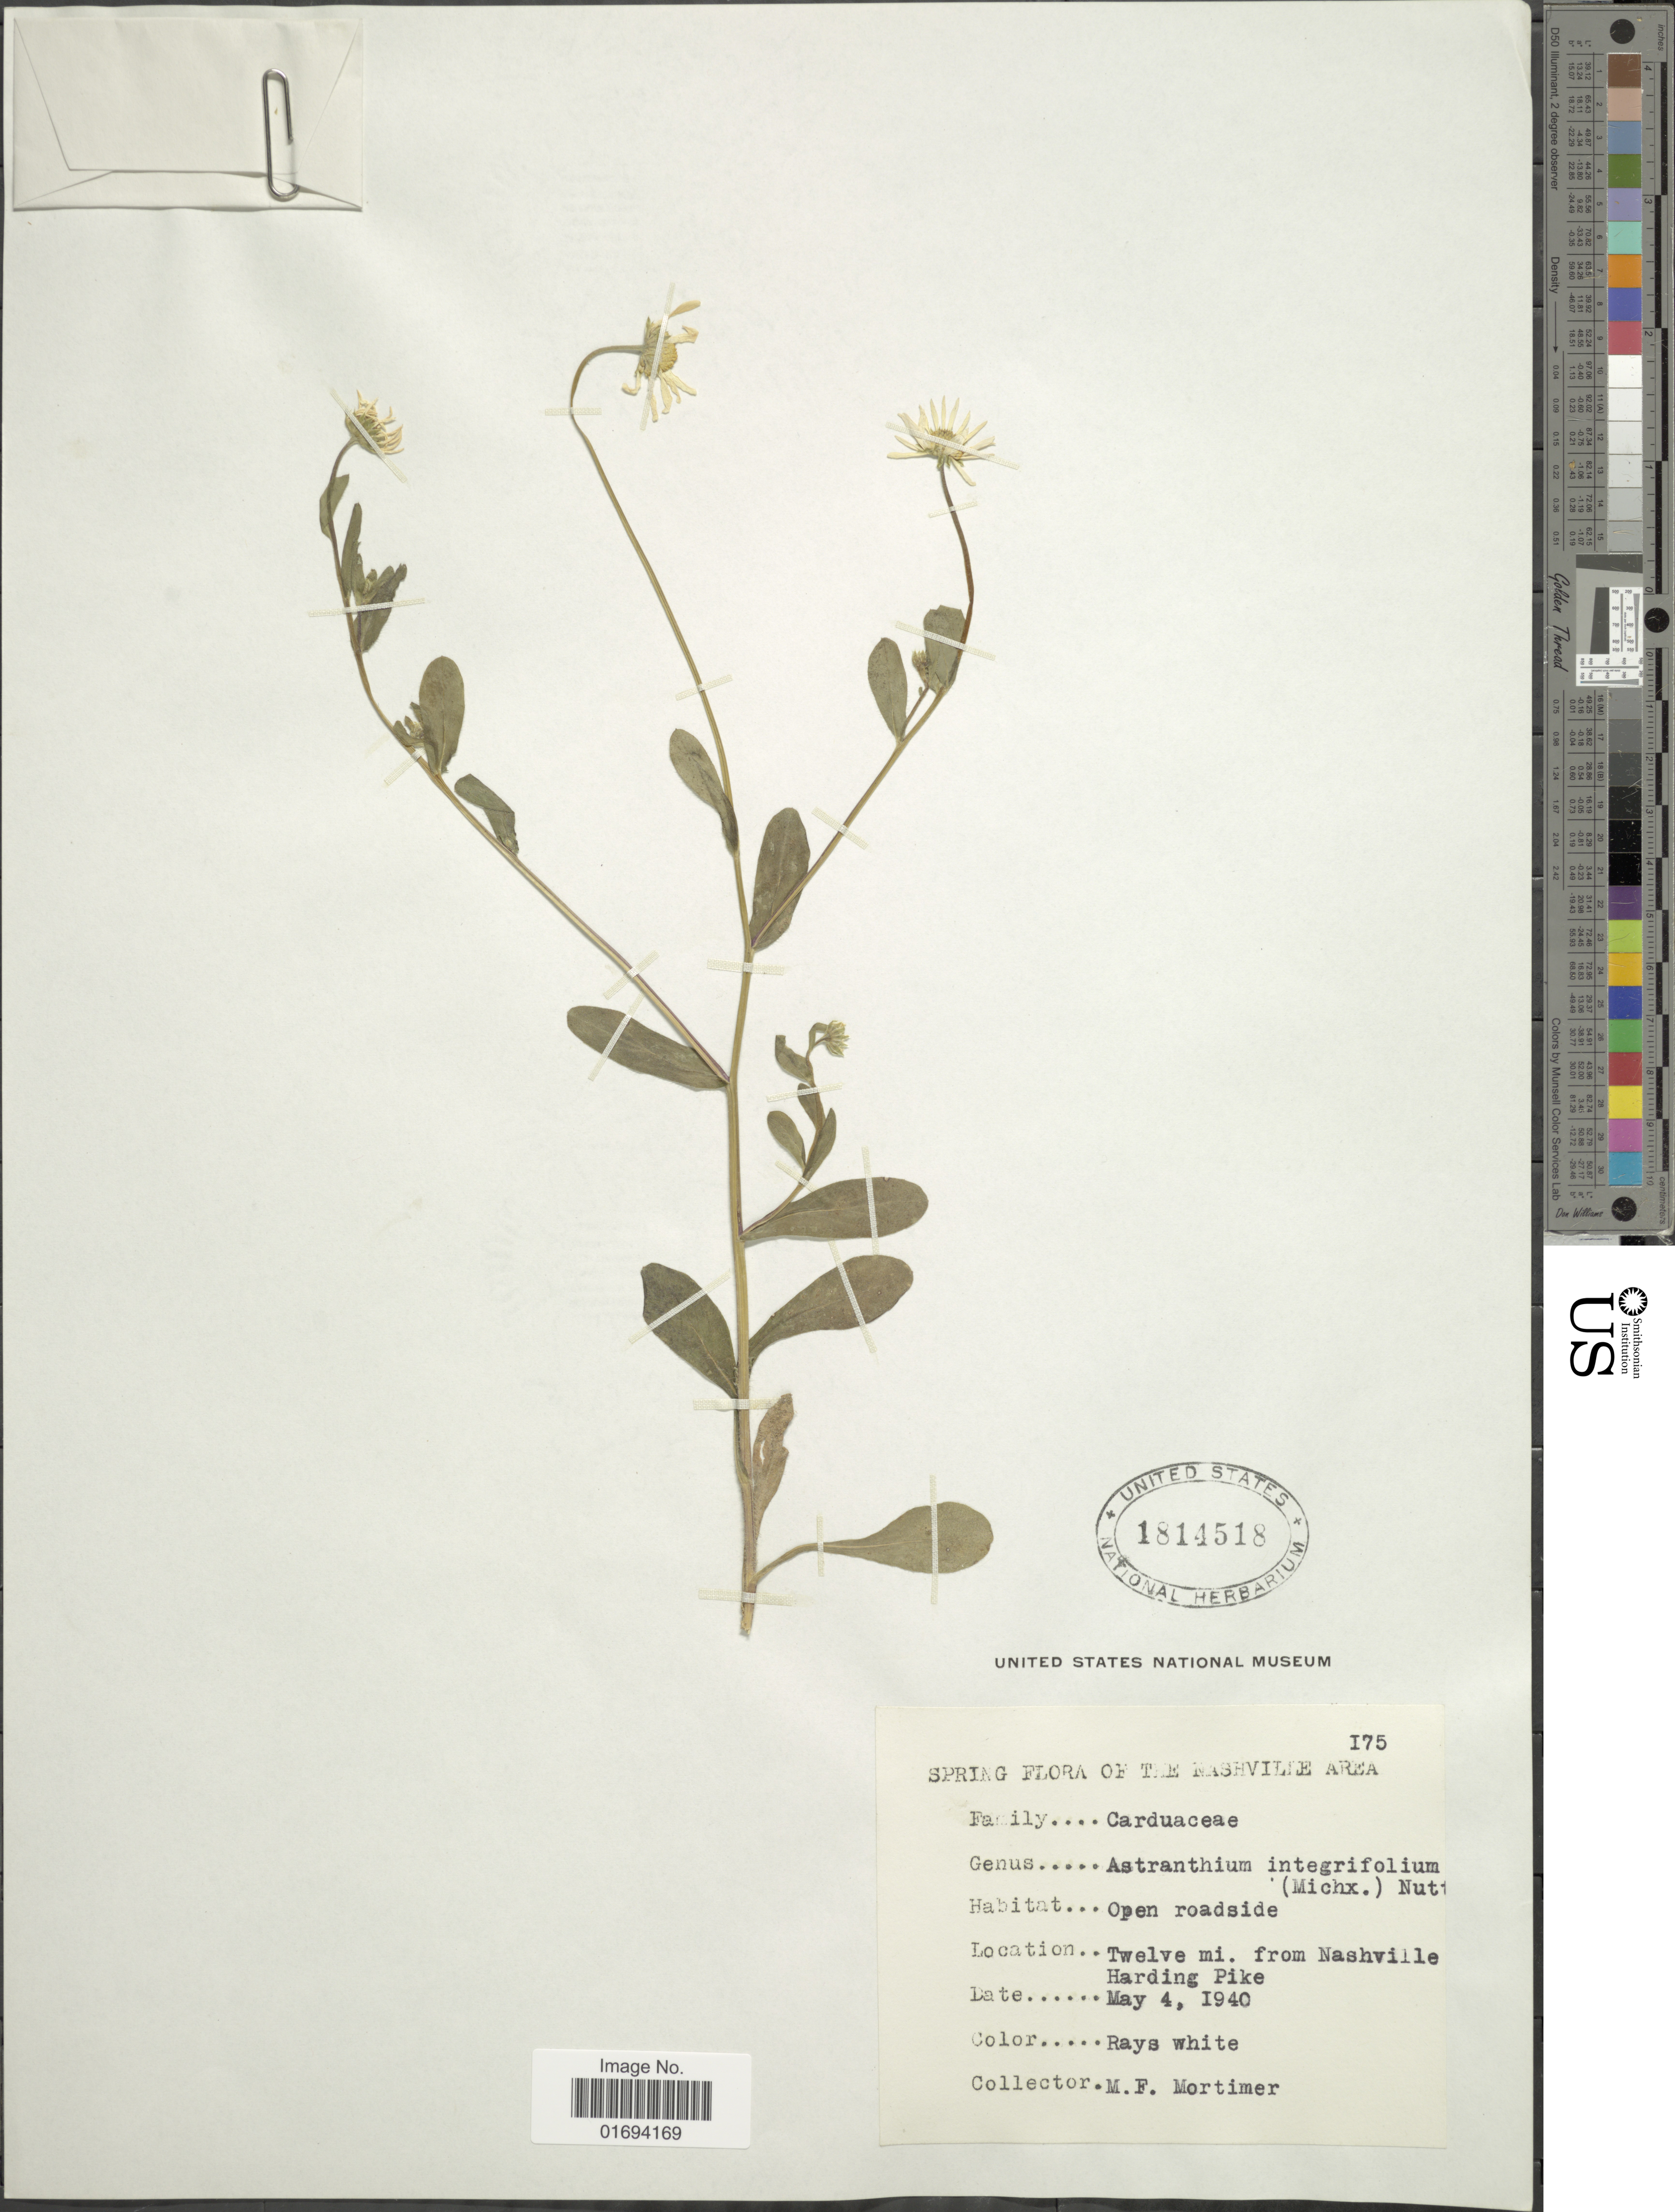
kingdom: Plantae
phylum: Tracheophyta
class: Magnoliopsida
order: Asterales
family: Asteraceae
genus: Astranthium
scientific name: Astranthium integrifolium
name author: (Michx.) Nutt.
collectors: M. Mortimer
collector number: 175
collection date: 1940-05-04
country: United States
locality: The Nashville area, twelve mi. from Nashville Harding Pike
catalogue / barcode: US 1814518